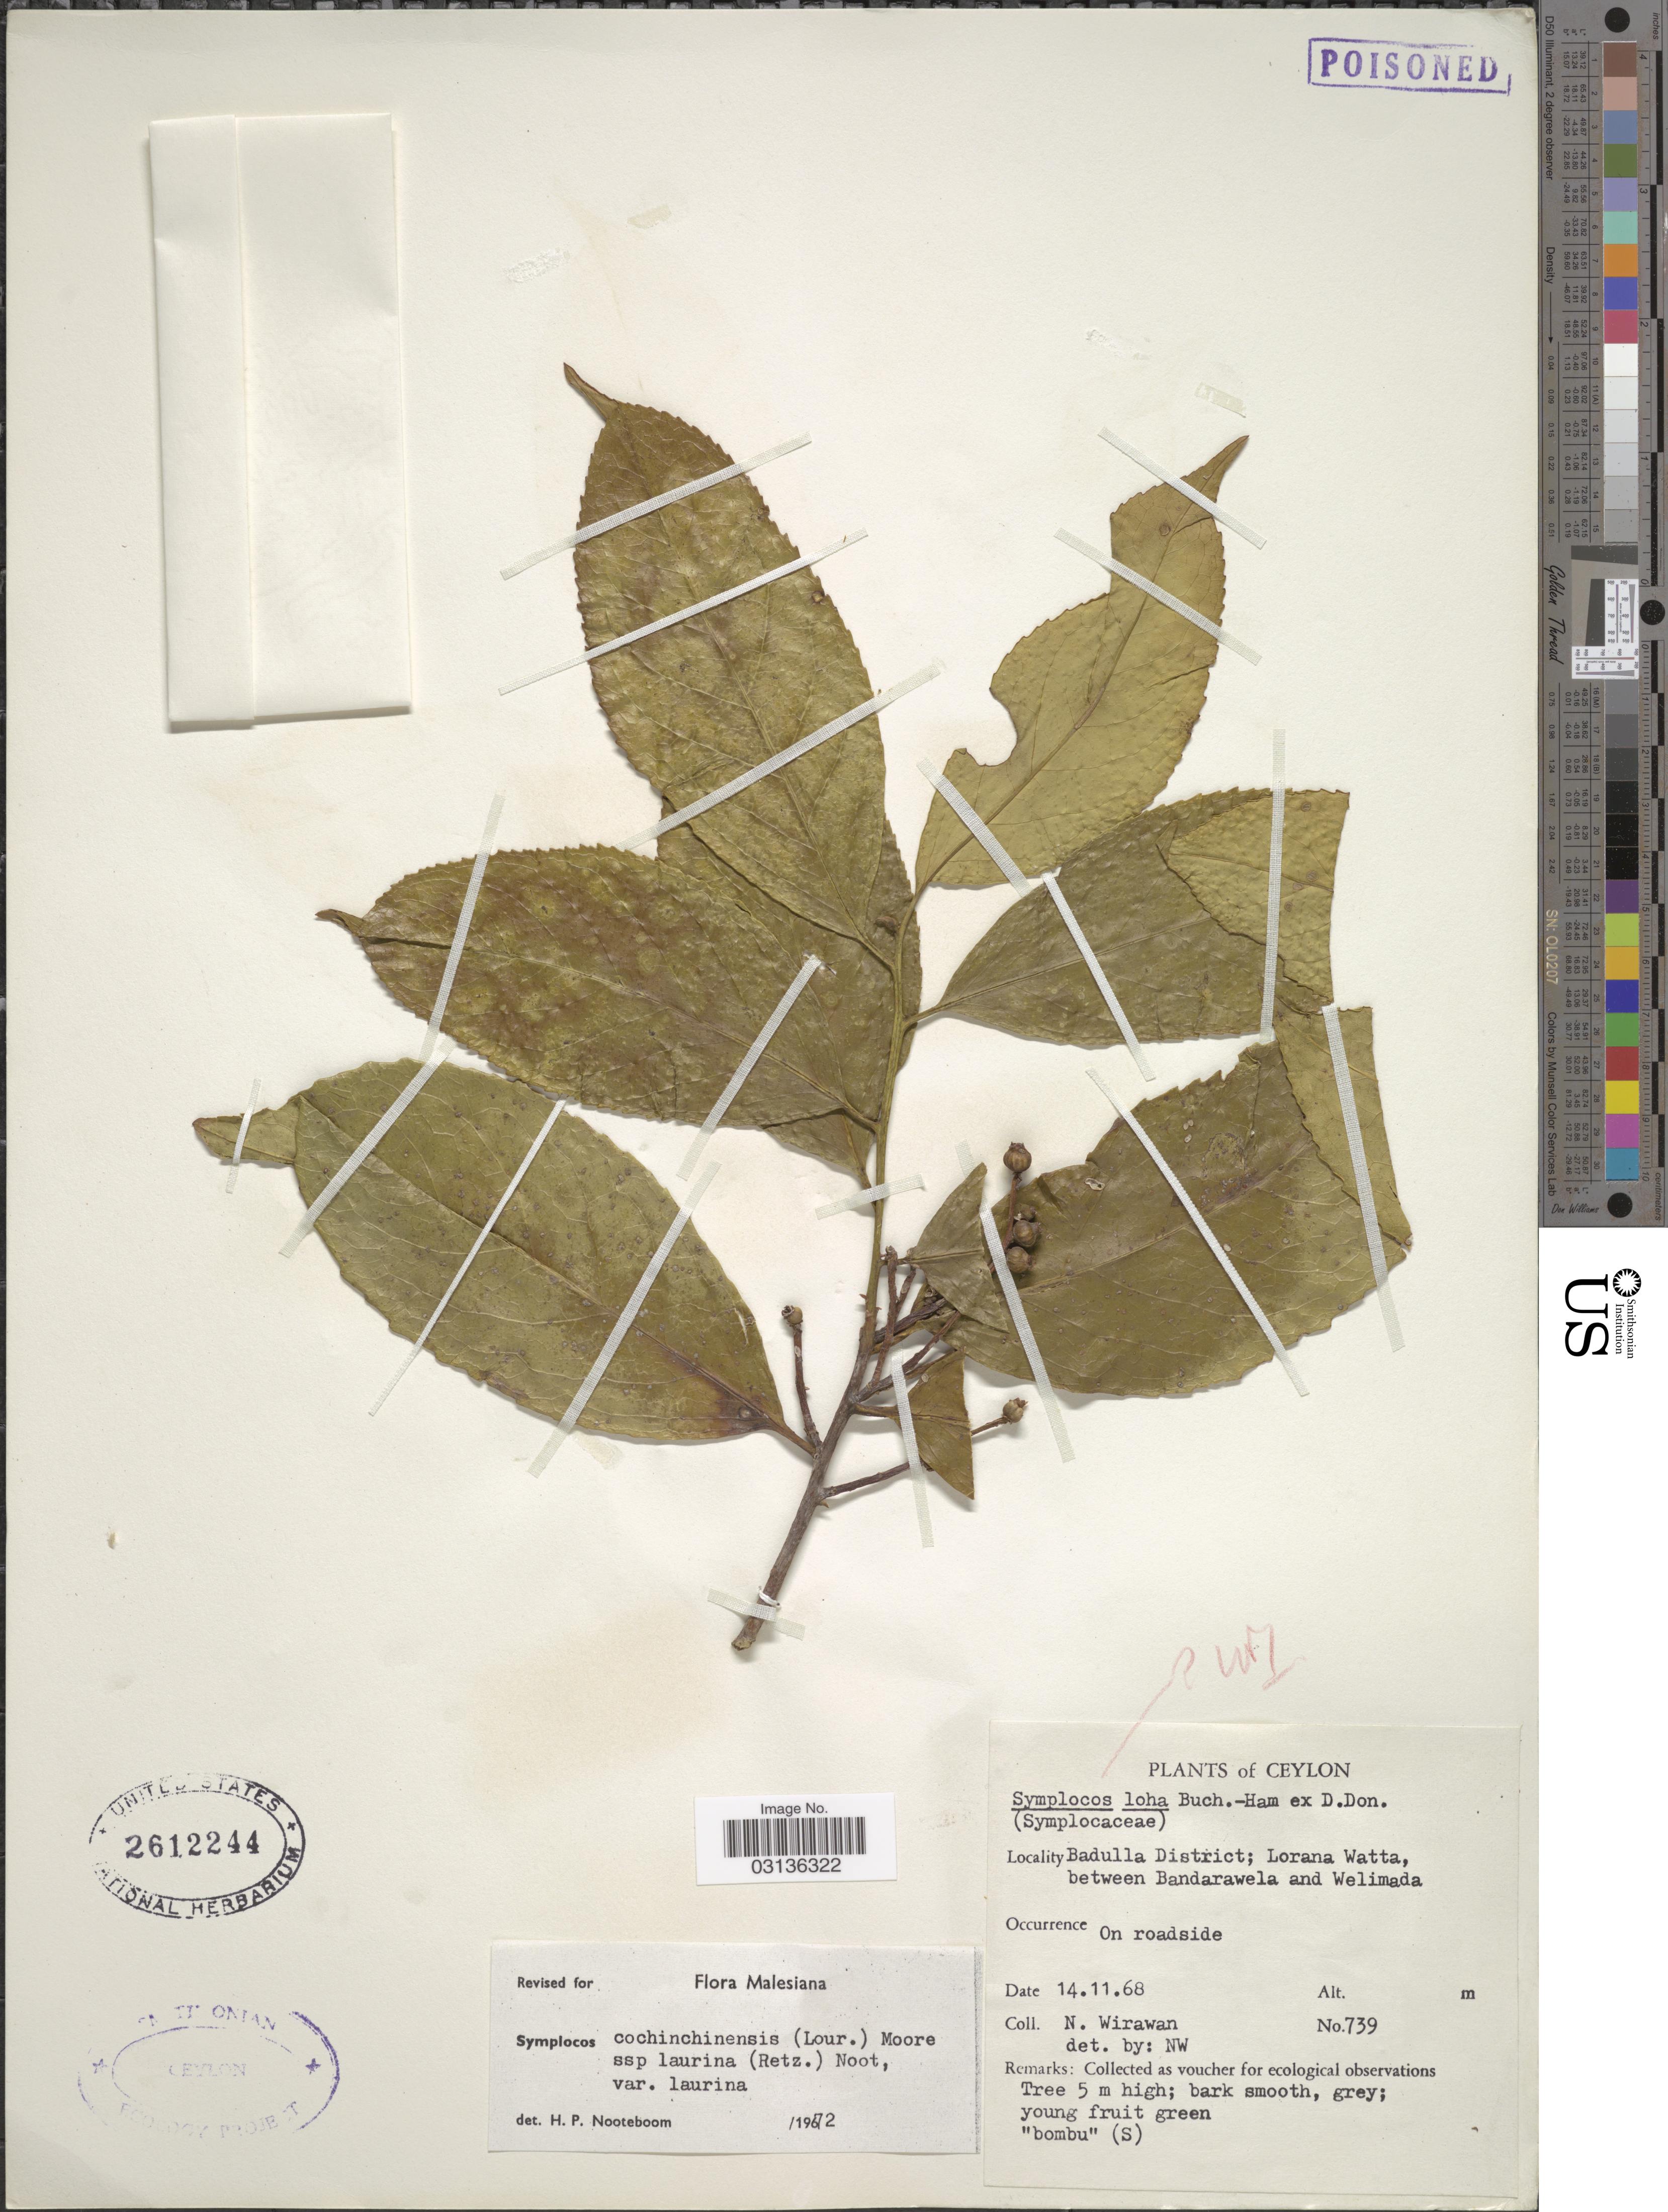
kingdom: Plantae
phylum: Tracheophyta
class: Magnoliopsida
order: Ericales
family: Symplocaceae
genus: Symplocos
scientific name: Symplocos cochinchinensis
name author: (Lour.) S. Moore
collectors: N. Wirawan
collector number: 739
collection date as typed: Transcribed d/m/y: 14/11/68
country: Sri Lanka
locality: Ceylon. Badulla District; Lorana Watta, between Bandarawela and Welimada.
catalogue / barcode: US 2612244